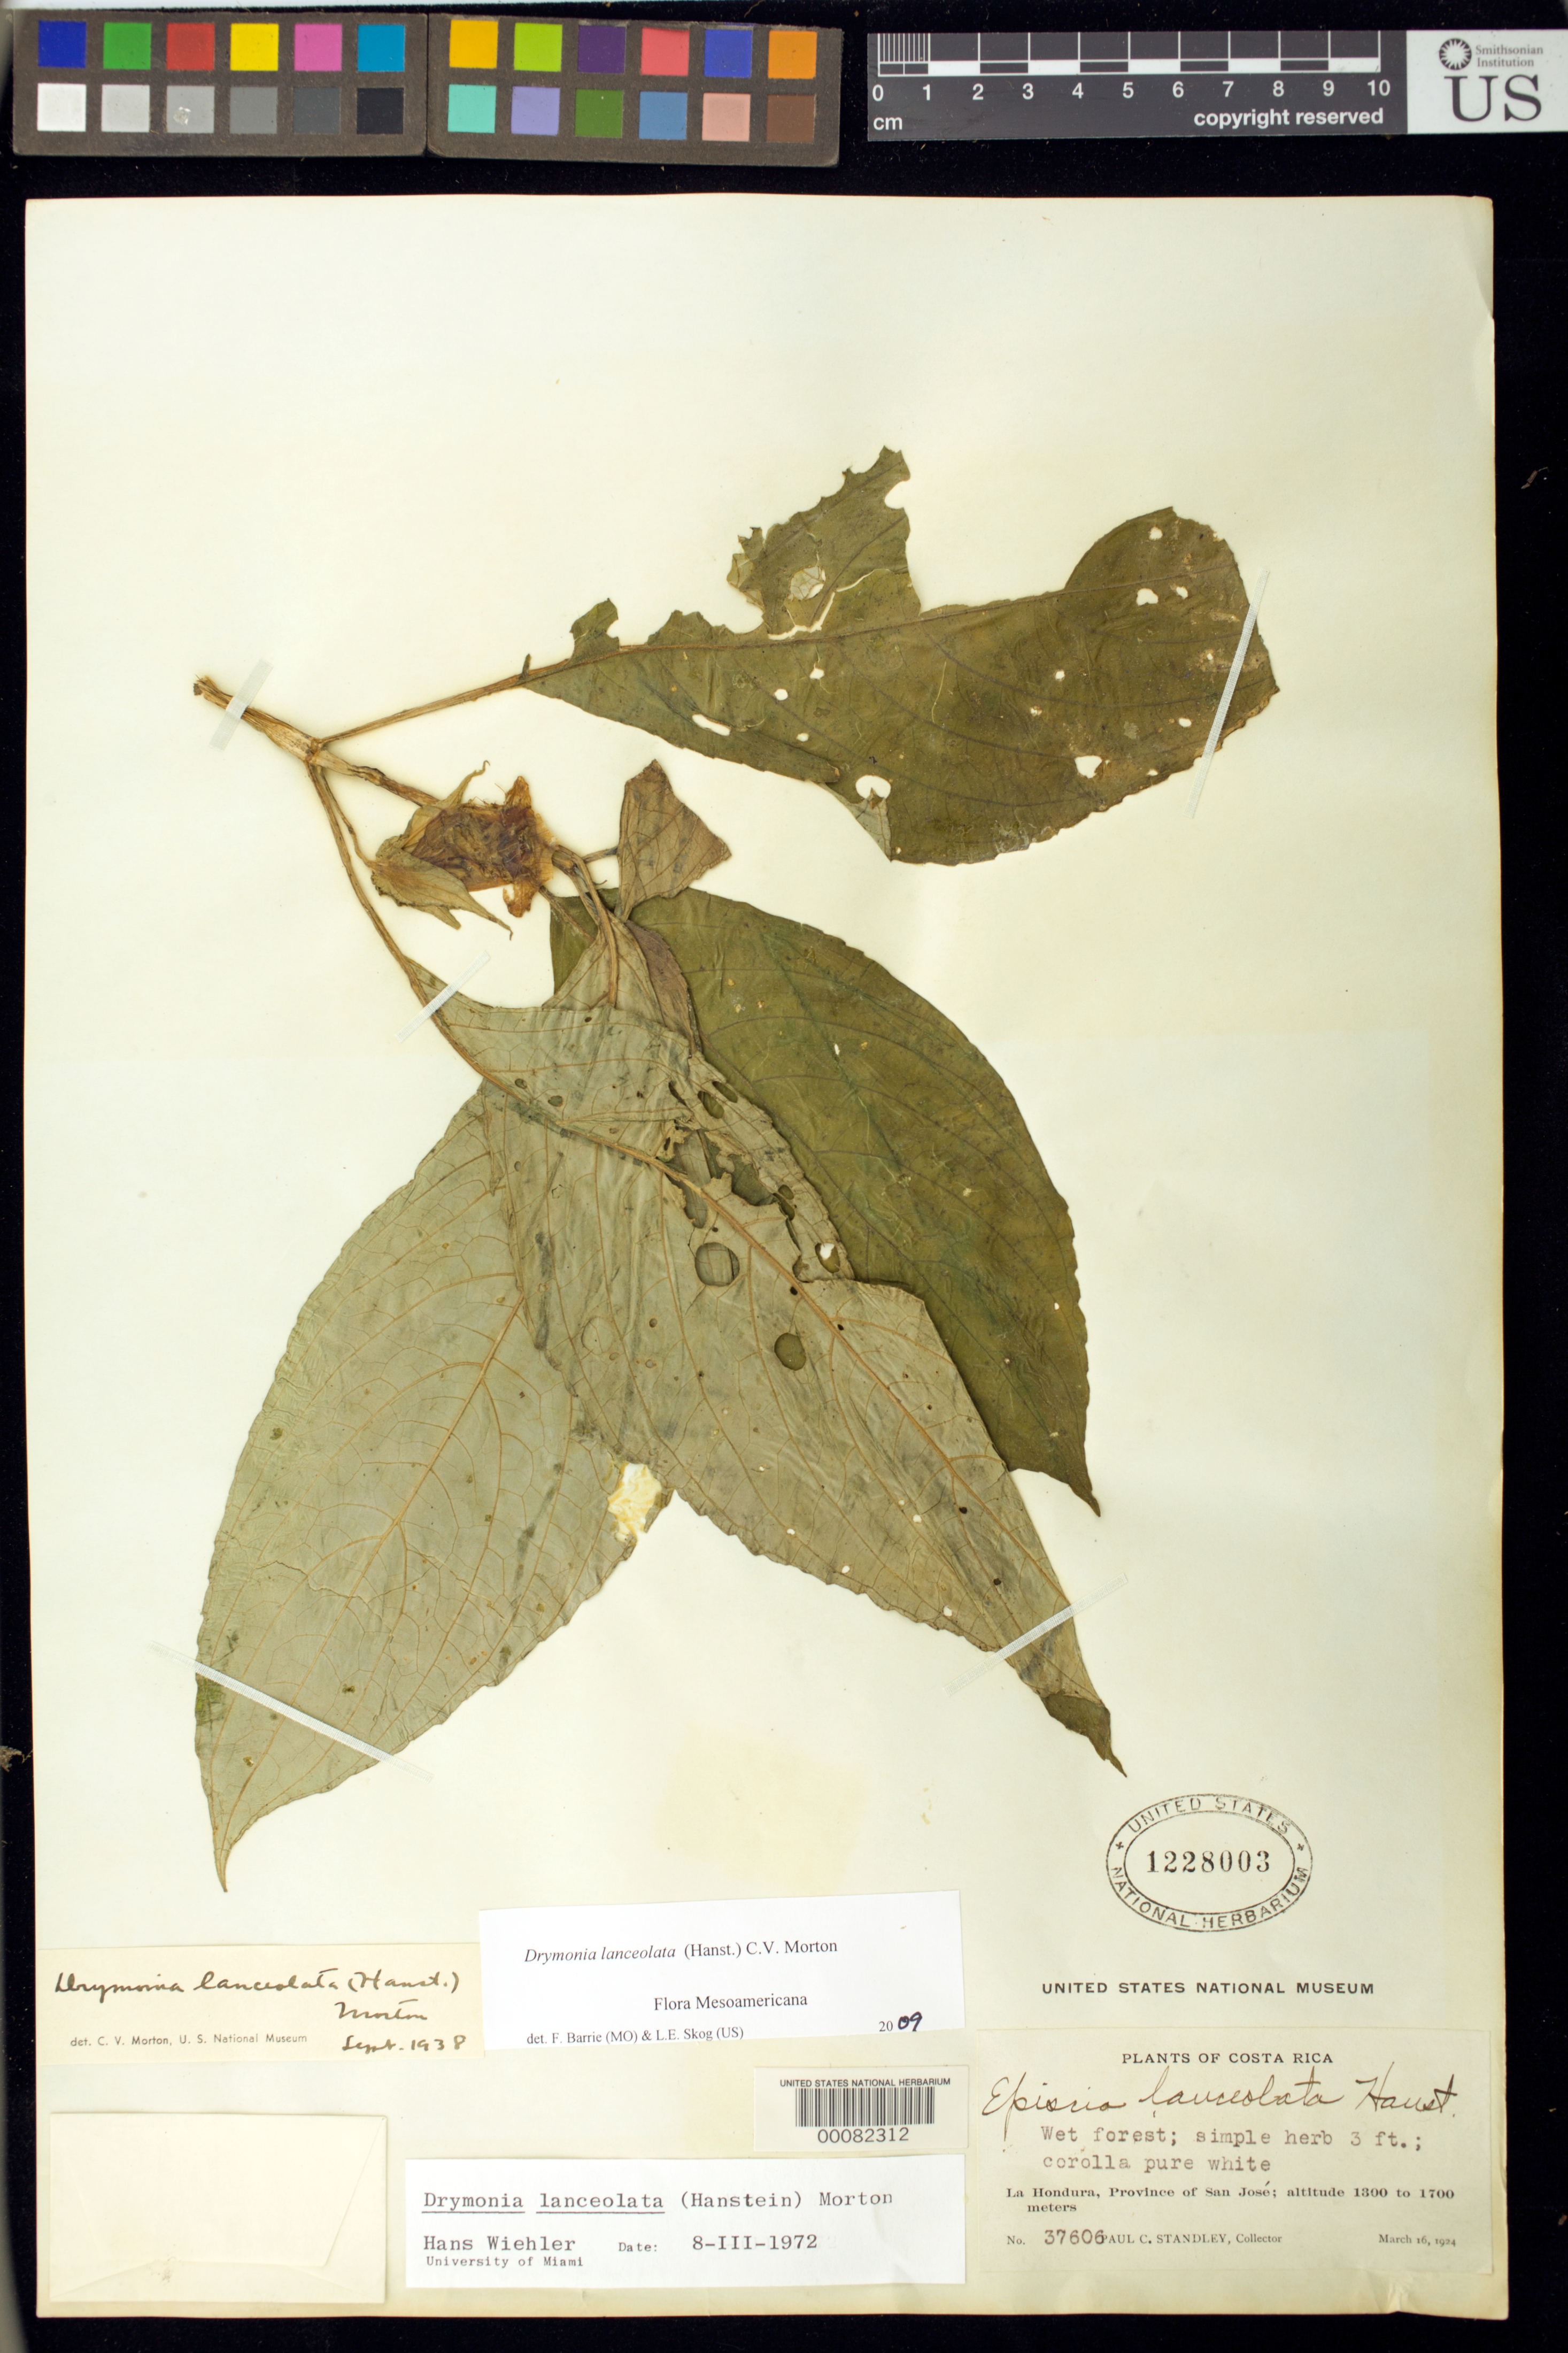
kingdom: Plantae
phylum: Tracheophyta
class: Magnoliopsida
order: Lamiales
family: Gesneriaceae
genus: Drymonia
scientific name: Drymonia lanceolata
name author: (Hanst.) C.V. Morton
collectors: P. C. Standley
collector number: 37606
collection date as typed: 16 Mar 1924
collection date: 1924-03-16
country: Costa Rica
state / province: San José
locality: La Hondura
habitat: Wet forest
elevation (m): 1300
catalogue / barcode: US 1228003